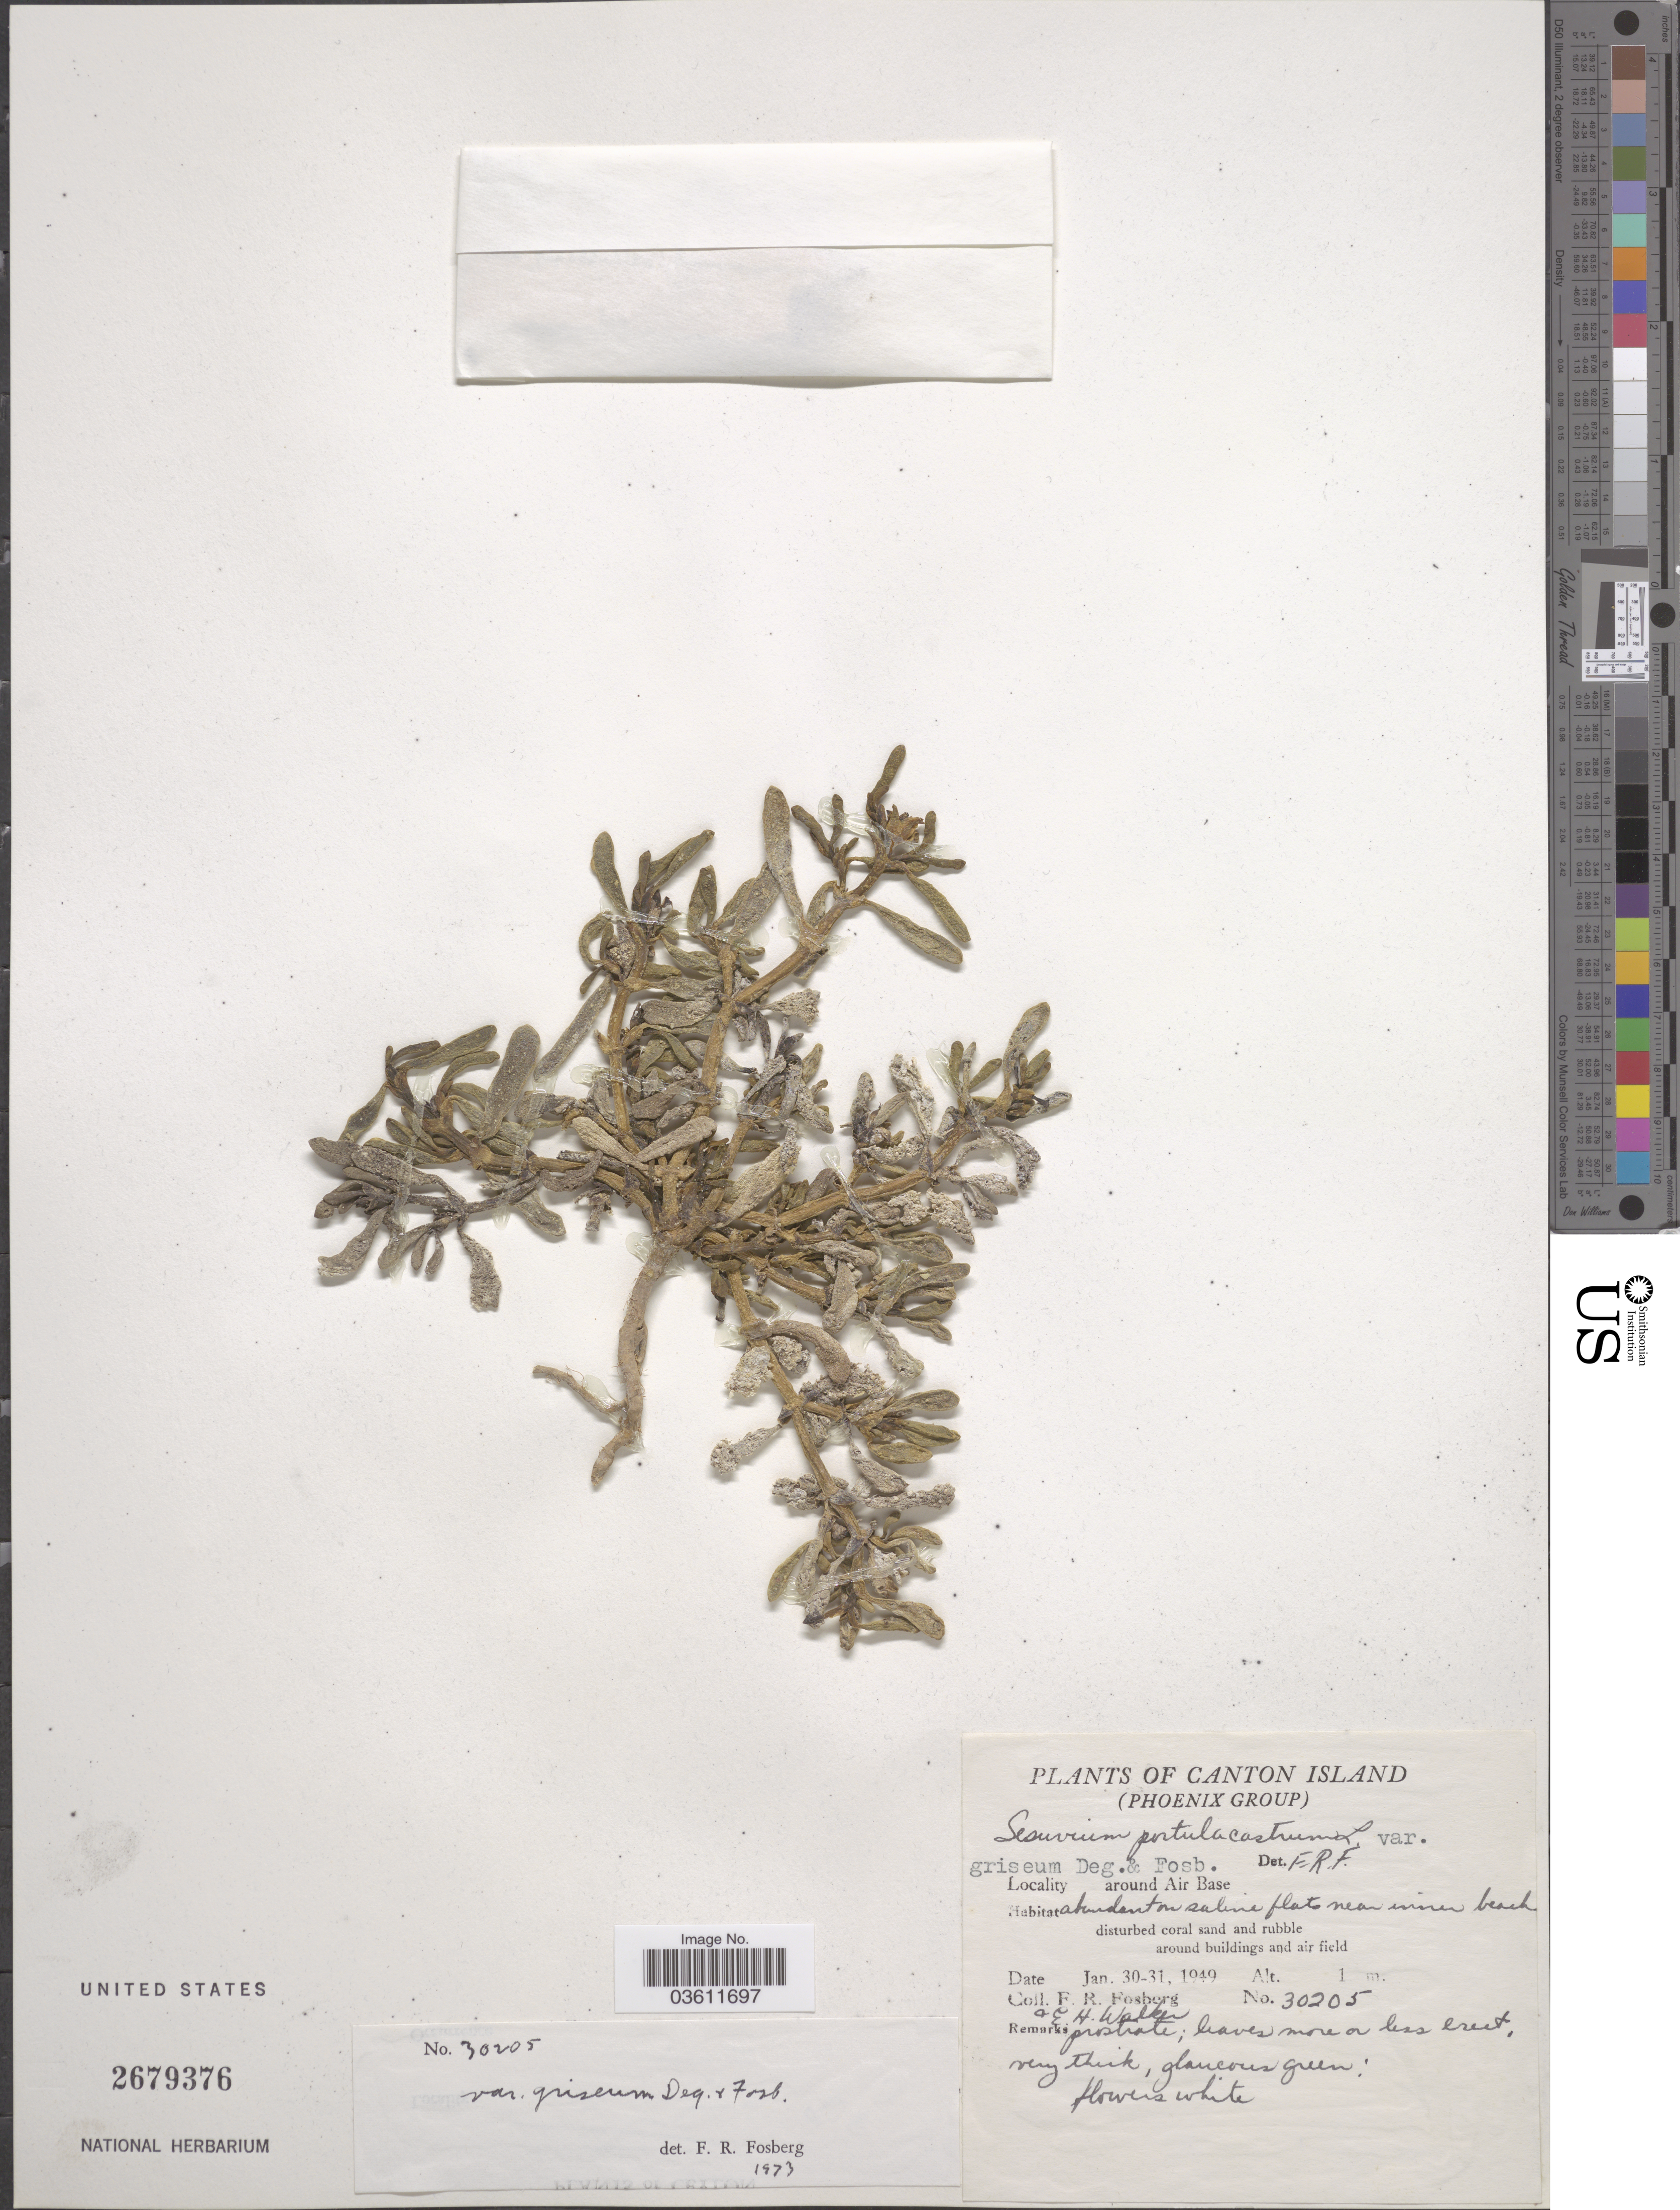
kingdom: Plantae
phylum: Tracheophyta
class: Magnoliopsida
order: Caryophyllales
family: Aizoaceae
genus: Sesuvium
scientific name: Sesuvium portulacastrum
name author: (L.) L.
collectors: F. R. Fosberg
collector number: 30205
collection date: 1949-01-30/1949-01-31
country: Kiribati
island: Kanton [Canton] Atoll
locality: Canton Island (Phoenix Group). Around Air Base.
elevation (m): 1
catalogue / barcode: US 2679376